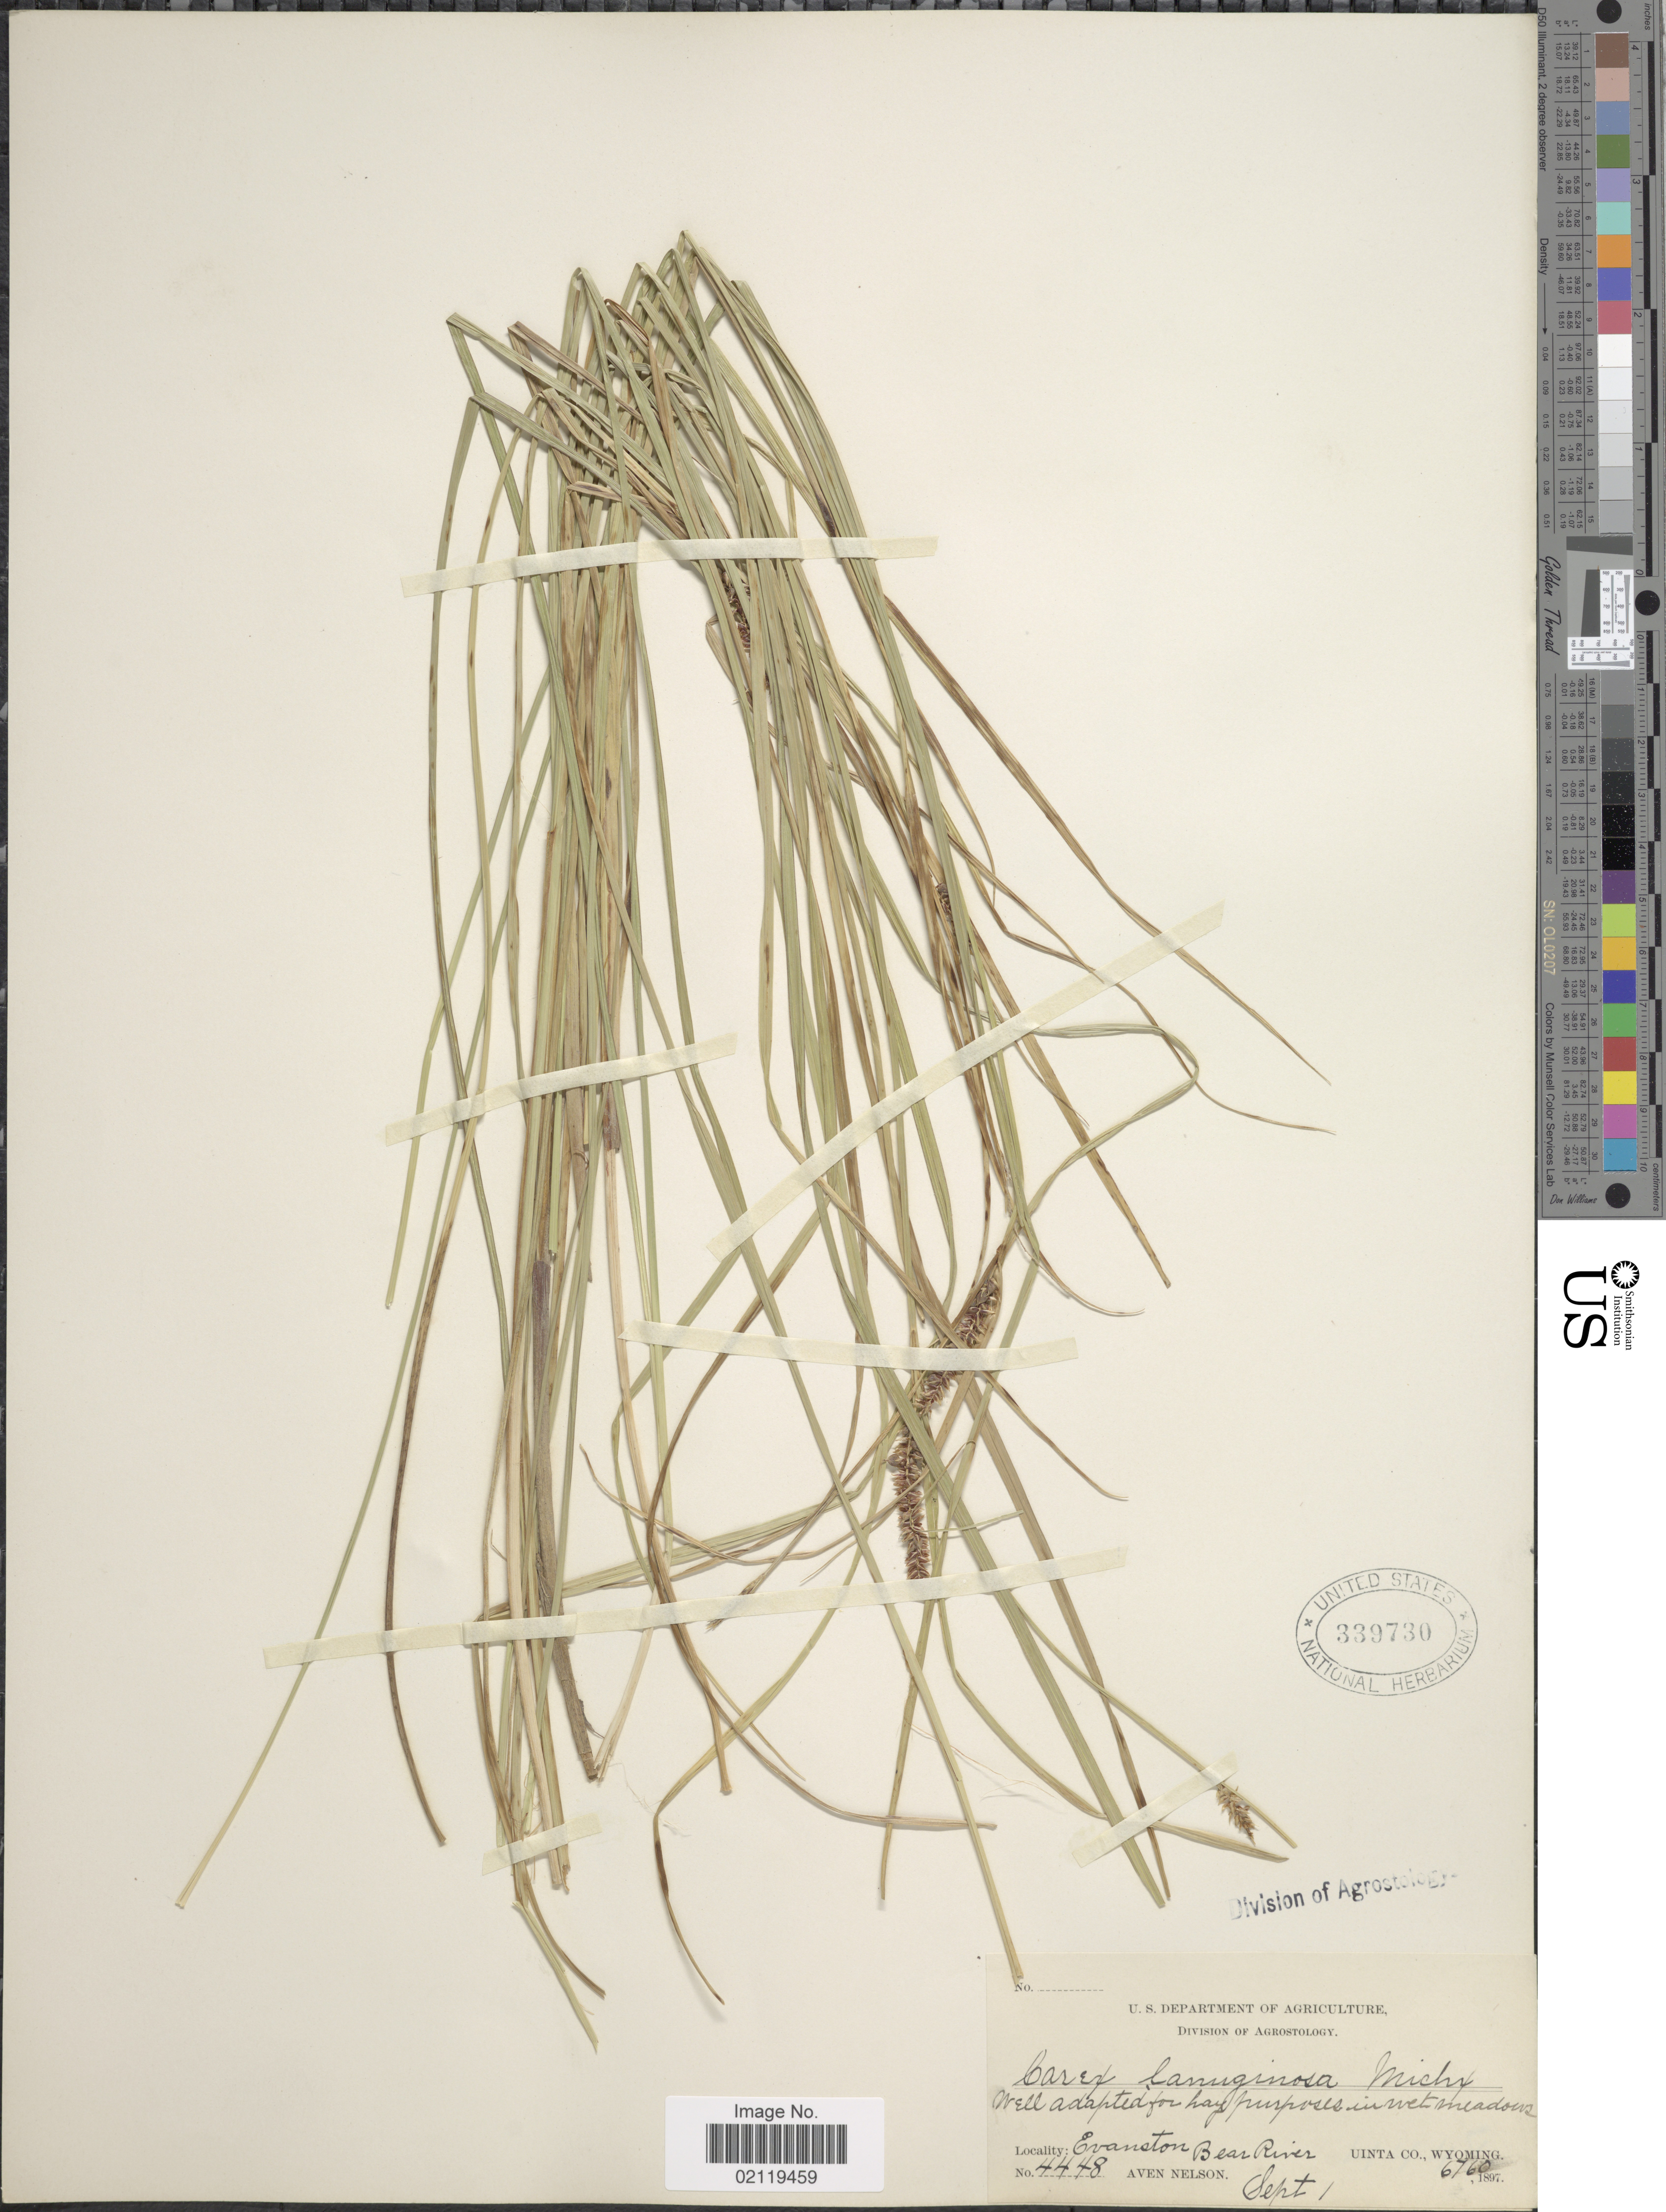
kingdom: Plantae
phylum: Tracheophyta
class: Liliopsida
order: Poales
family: Cyperaceae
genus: Carex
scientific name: Carex pellita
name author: Muhl. ex Willd.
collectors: A. Nelson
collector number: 4448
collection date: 1897-09-01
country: United States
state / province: Wyoming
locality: Evanston Bear River. Uinta Co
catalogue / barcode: US 339730